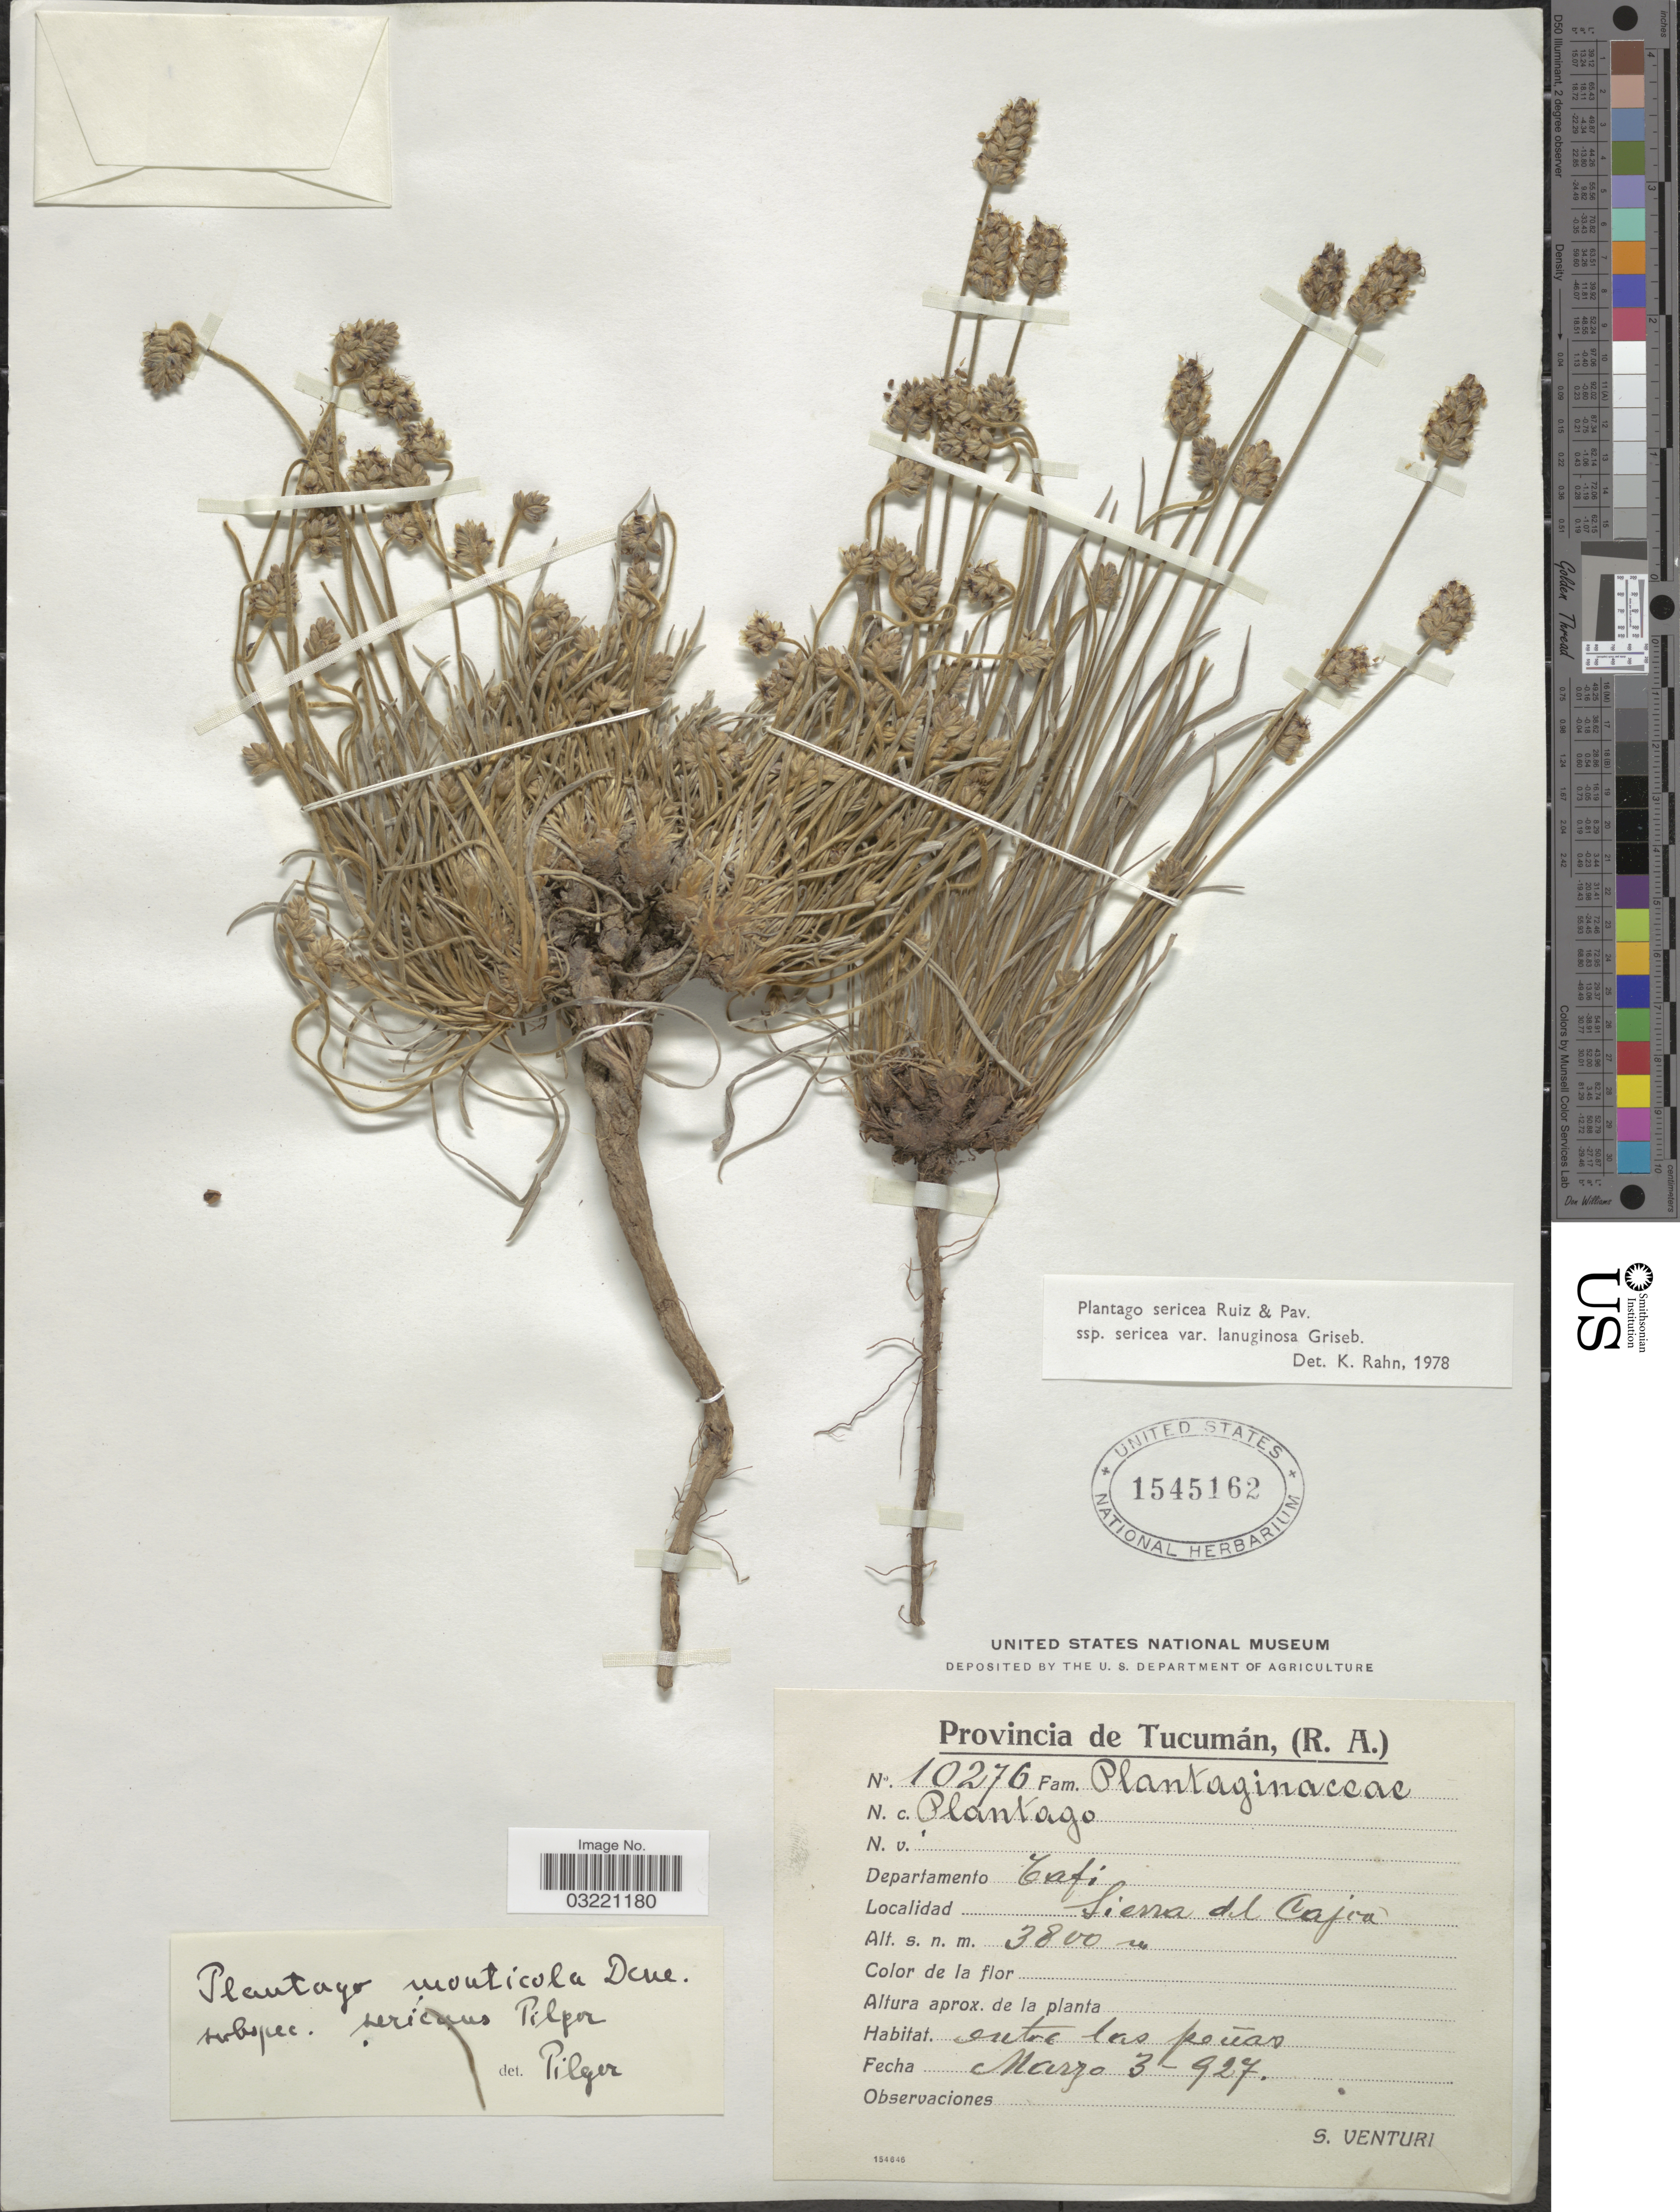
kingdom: Plantae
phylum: Tracheophyta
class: Magnoliopsida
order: Lamiales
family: Plantaginaceae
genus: Plantago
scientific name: Plantago sericea var. lanuginosa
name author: Griseb.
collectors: S. Venturi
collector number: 10276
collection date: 1927-03-03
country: Argentina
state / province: Tucuman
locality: Departamento Tafi. Sierra del Cajon.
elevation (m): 3800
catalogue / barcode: US 1545162